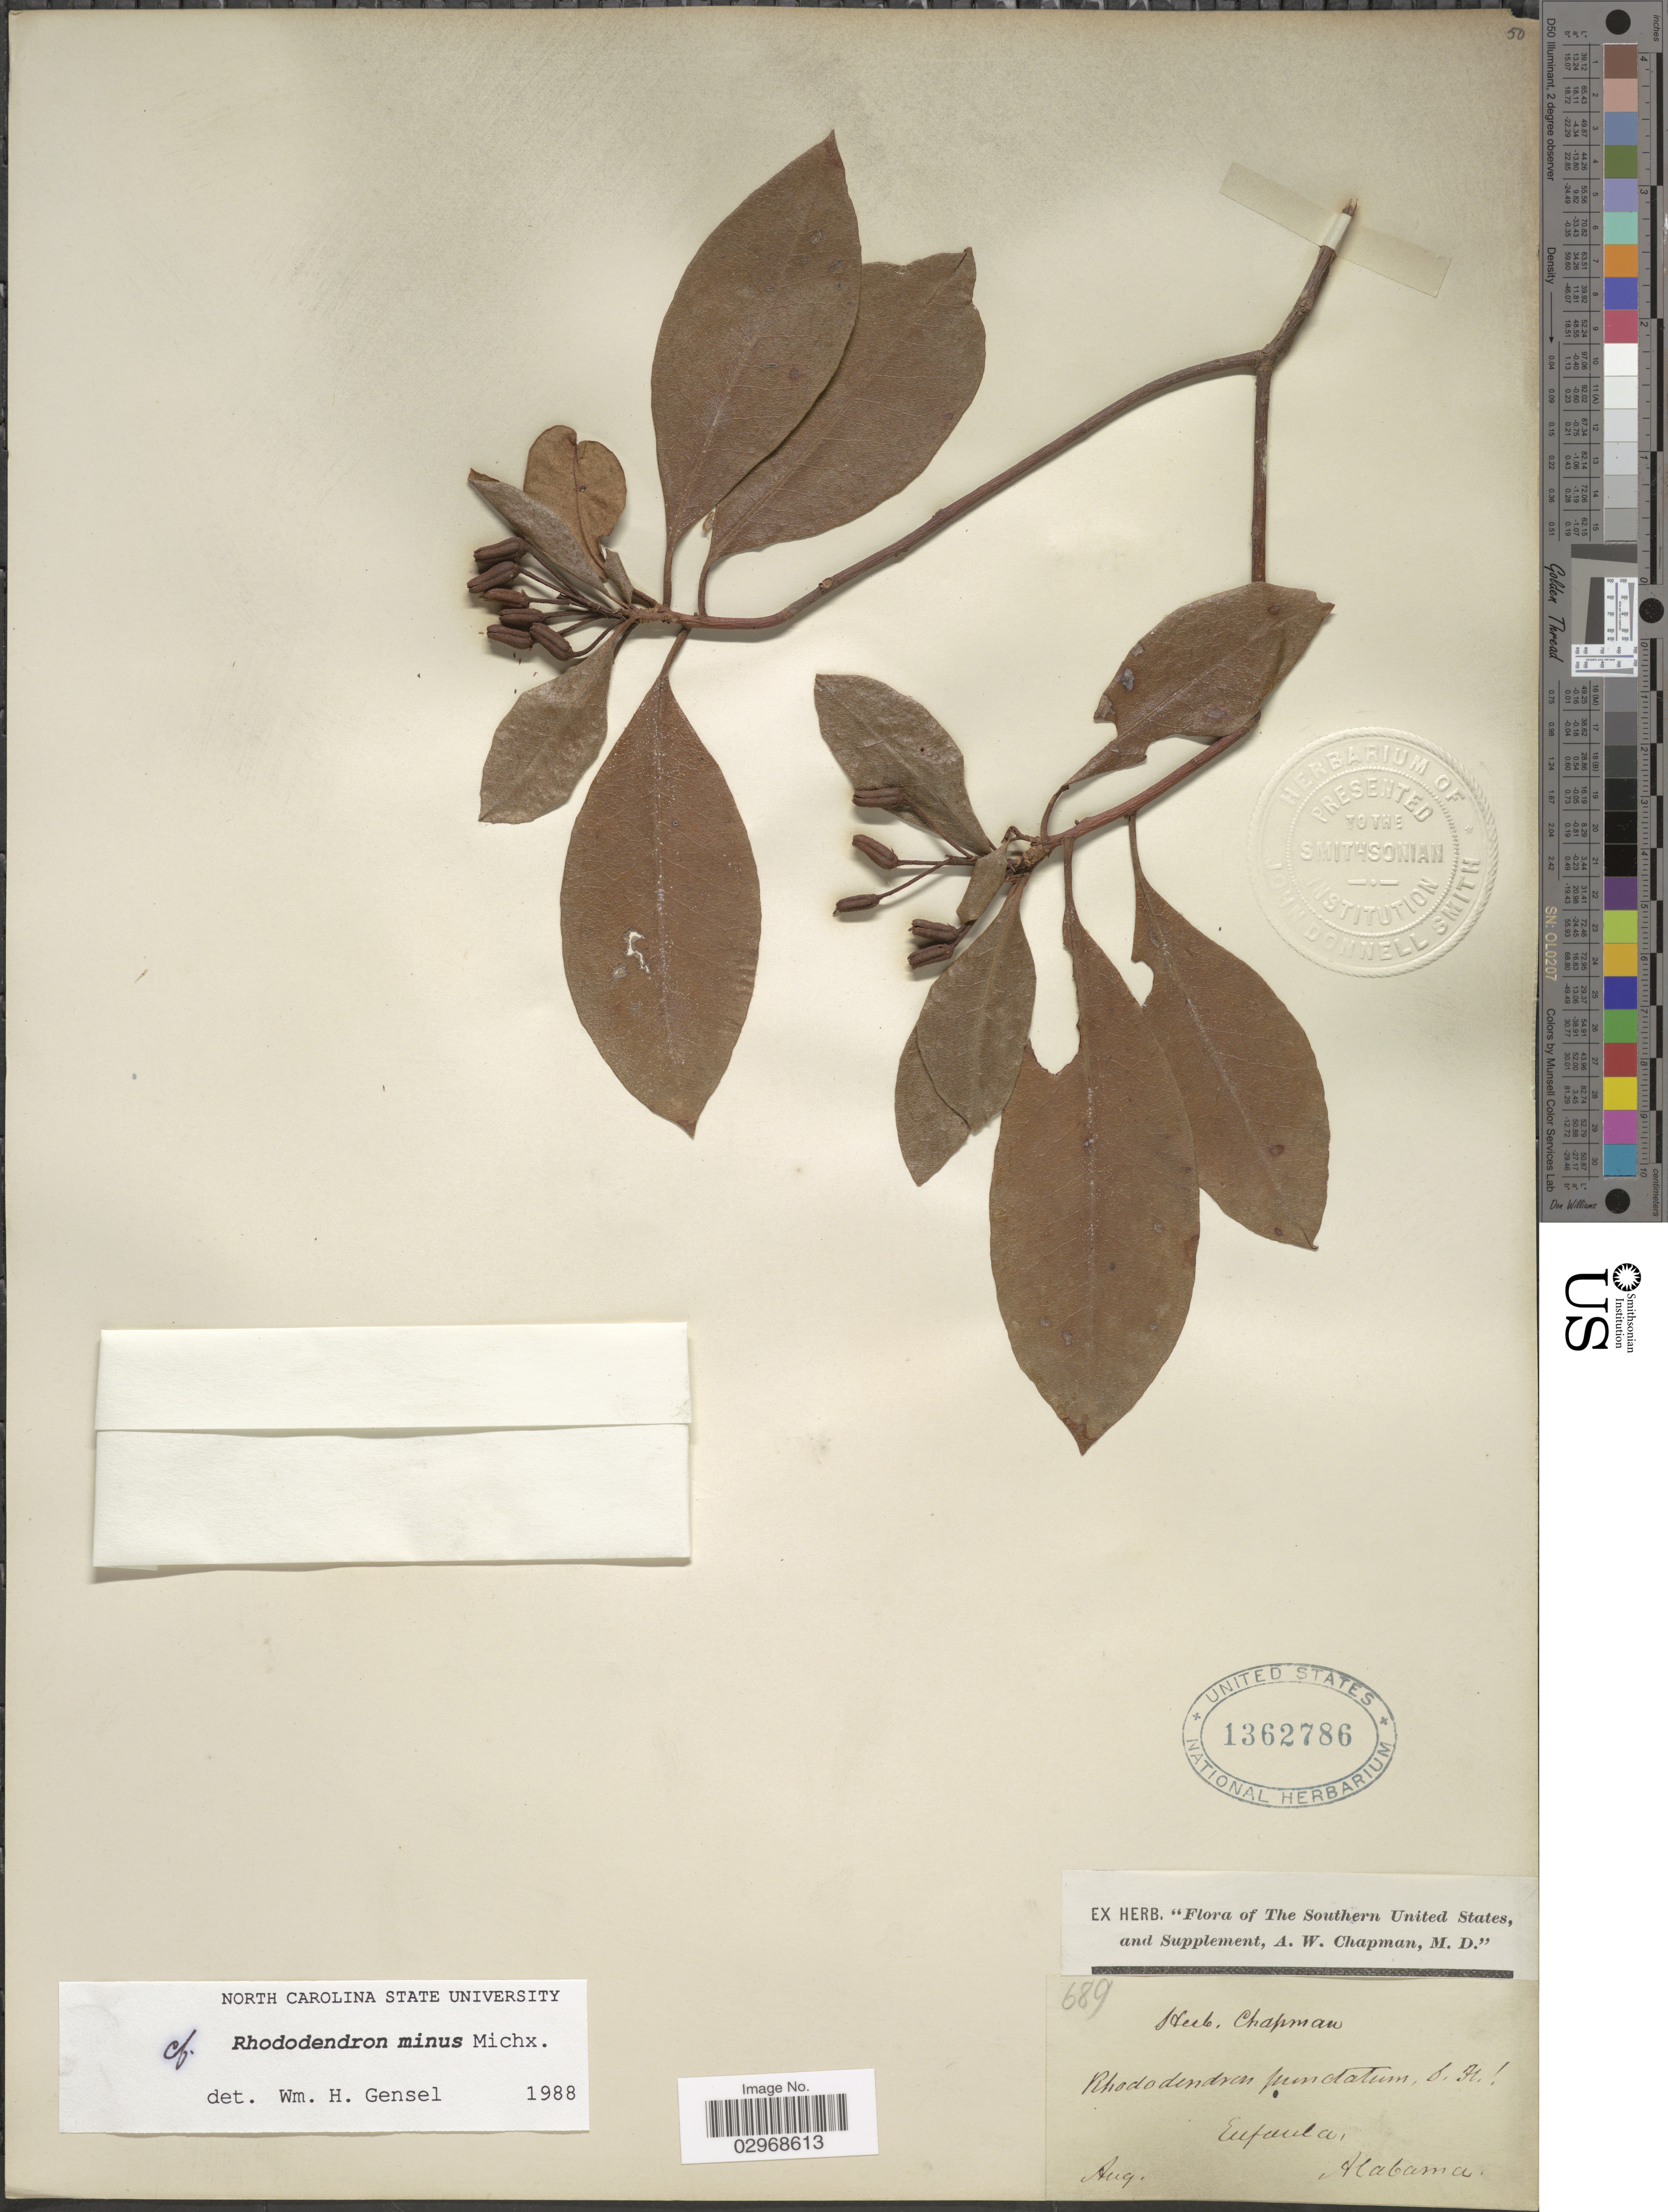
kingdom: Plantae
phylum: Tracheophyta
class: Magnoliopsida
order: Ericales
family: Ericaceae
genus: Rhododendron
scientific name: Rhododendron minus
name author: Michx.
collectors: ex herb. A.W. Chapman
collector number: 689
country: United States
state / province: Alabama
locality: Southern United States. Eufala.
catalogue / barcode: US 1362786